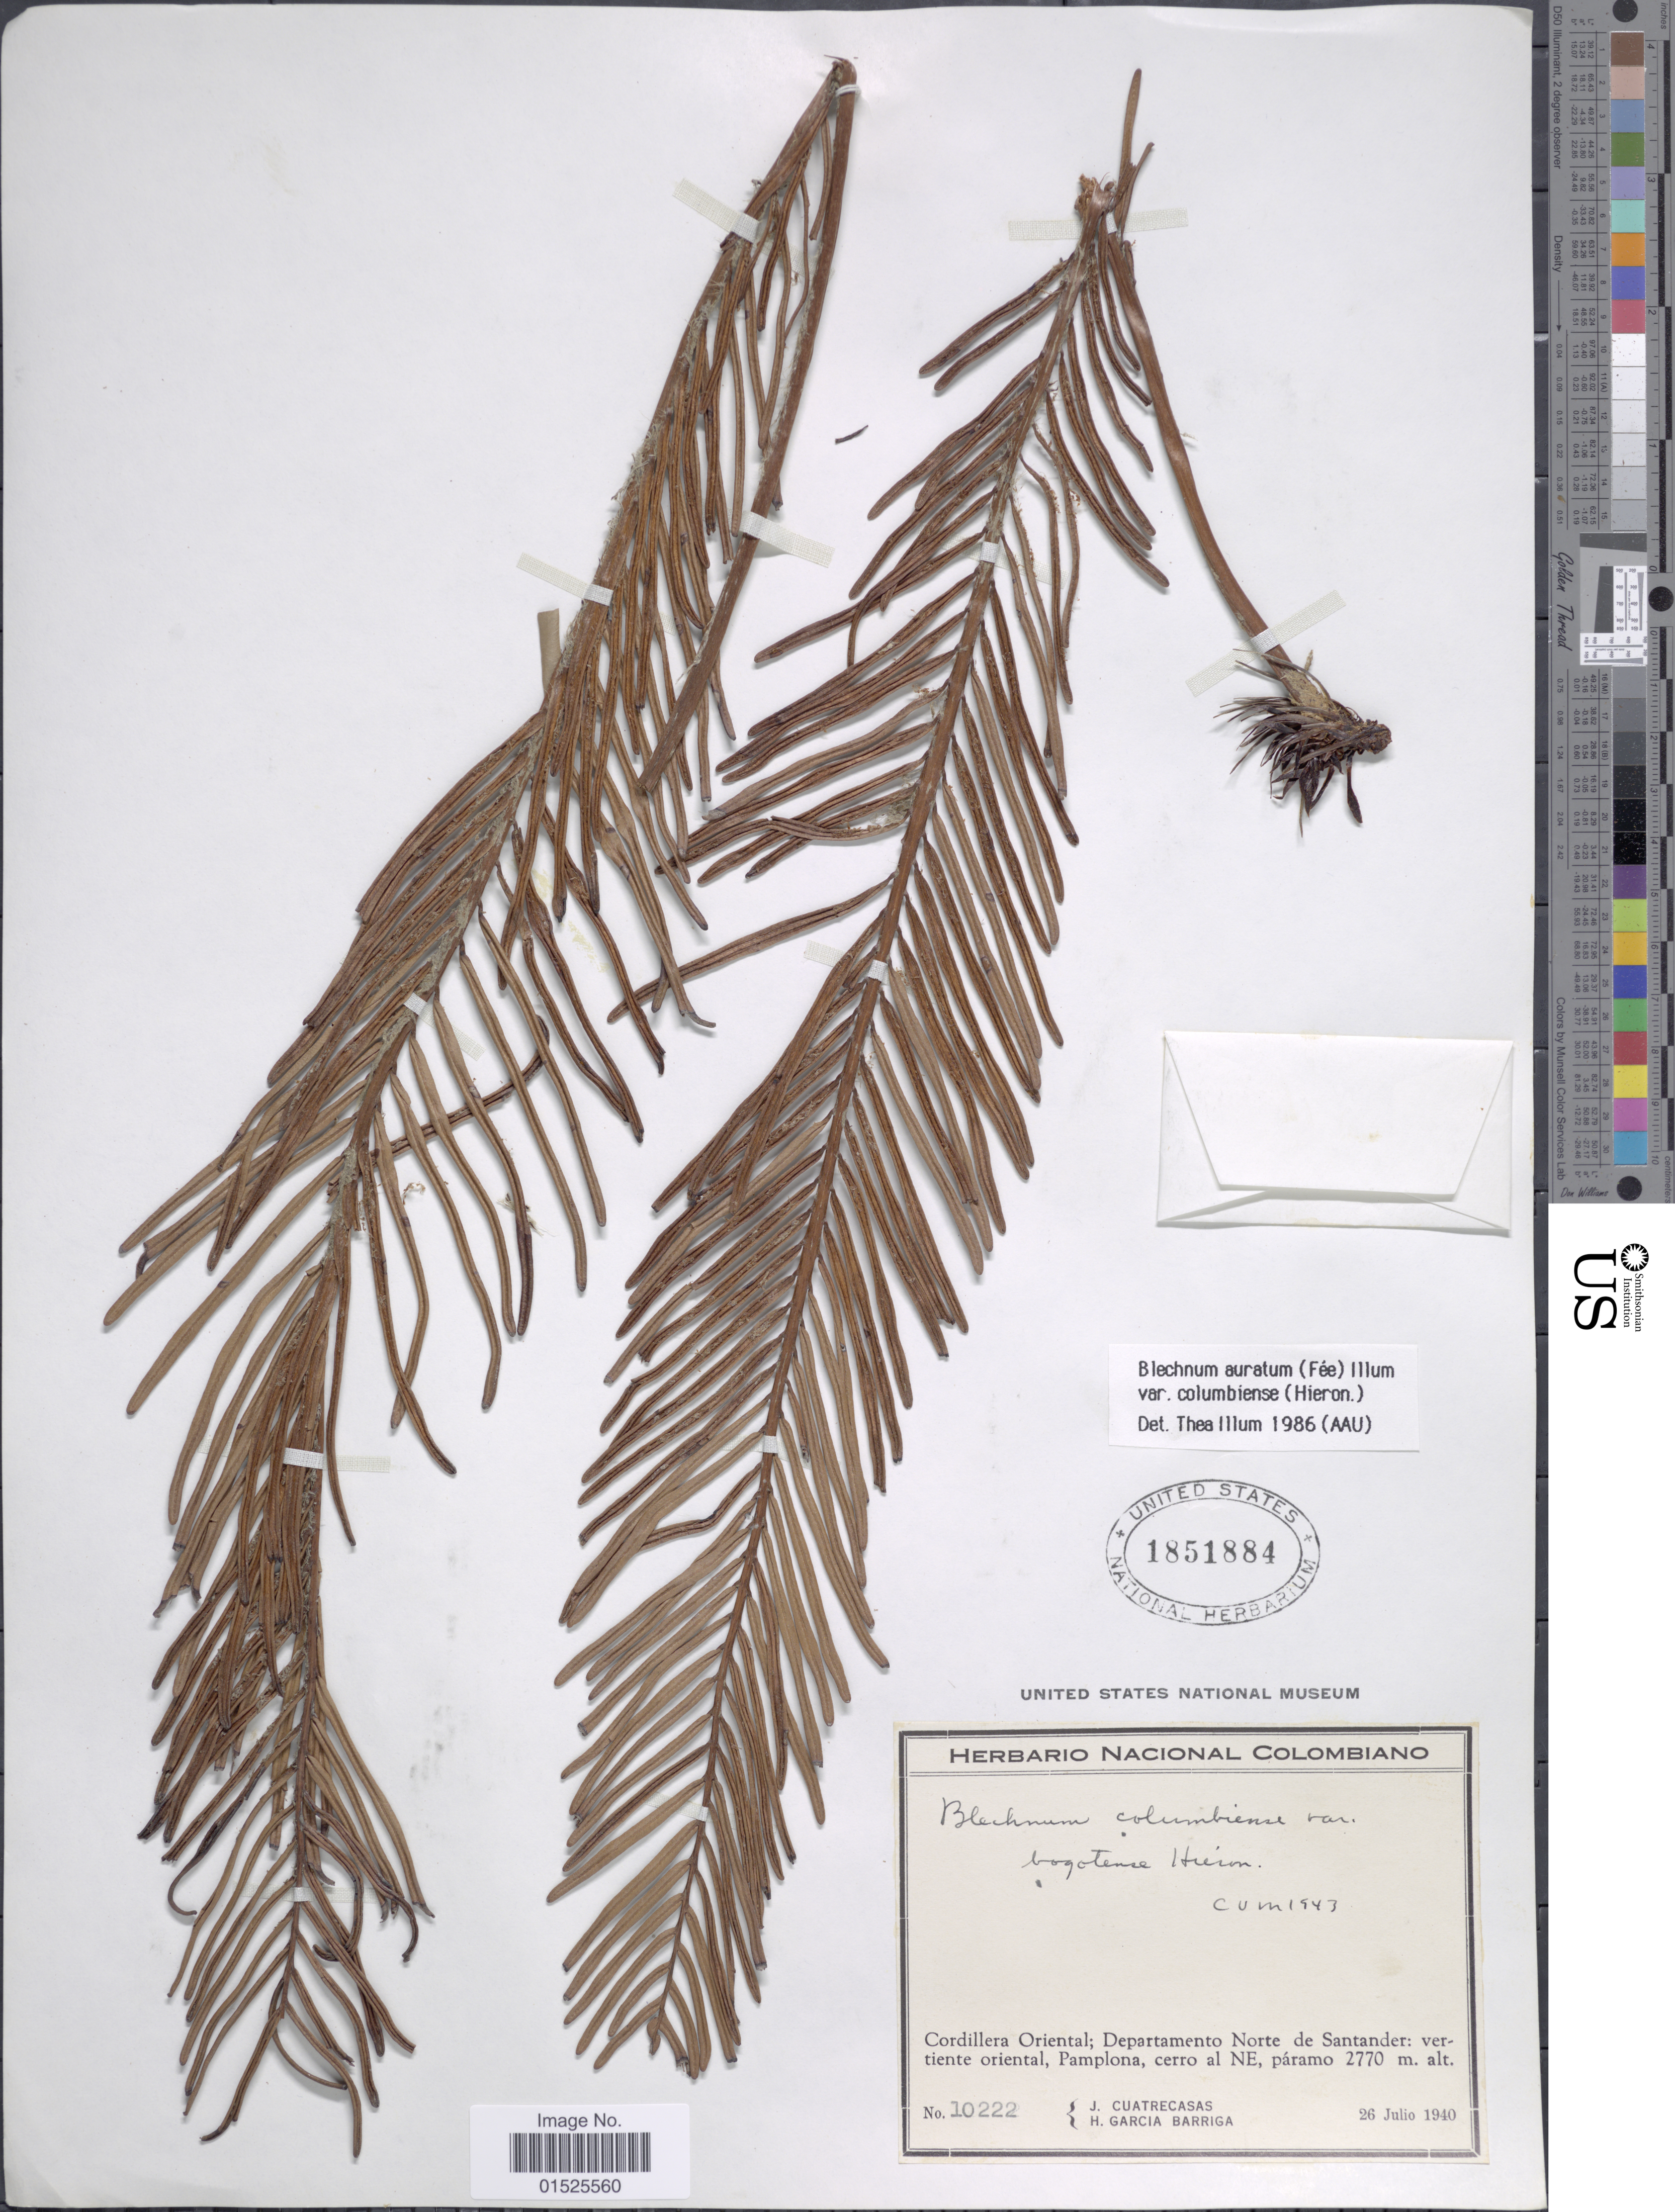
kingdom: Plantae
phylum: Tracheophyta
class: Polypodiopsida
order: Polypodiales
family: Blechnaceae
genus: Blechnum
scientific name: Blechnum columbiense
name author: Hieron.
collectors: J. Cuatrecasas & H. García Barriga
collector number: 10222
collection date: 1940-07-26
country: Colombia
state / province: Norte de Santander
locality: Cordillera Oriental. vertiente oriental, Pamplona, cerro al NE, páramo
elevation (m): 2770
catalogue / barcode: US 1851884